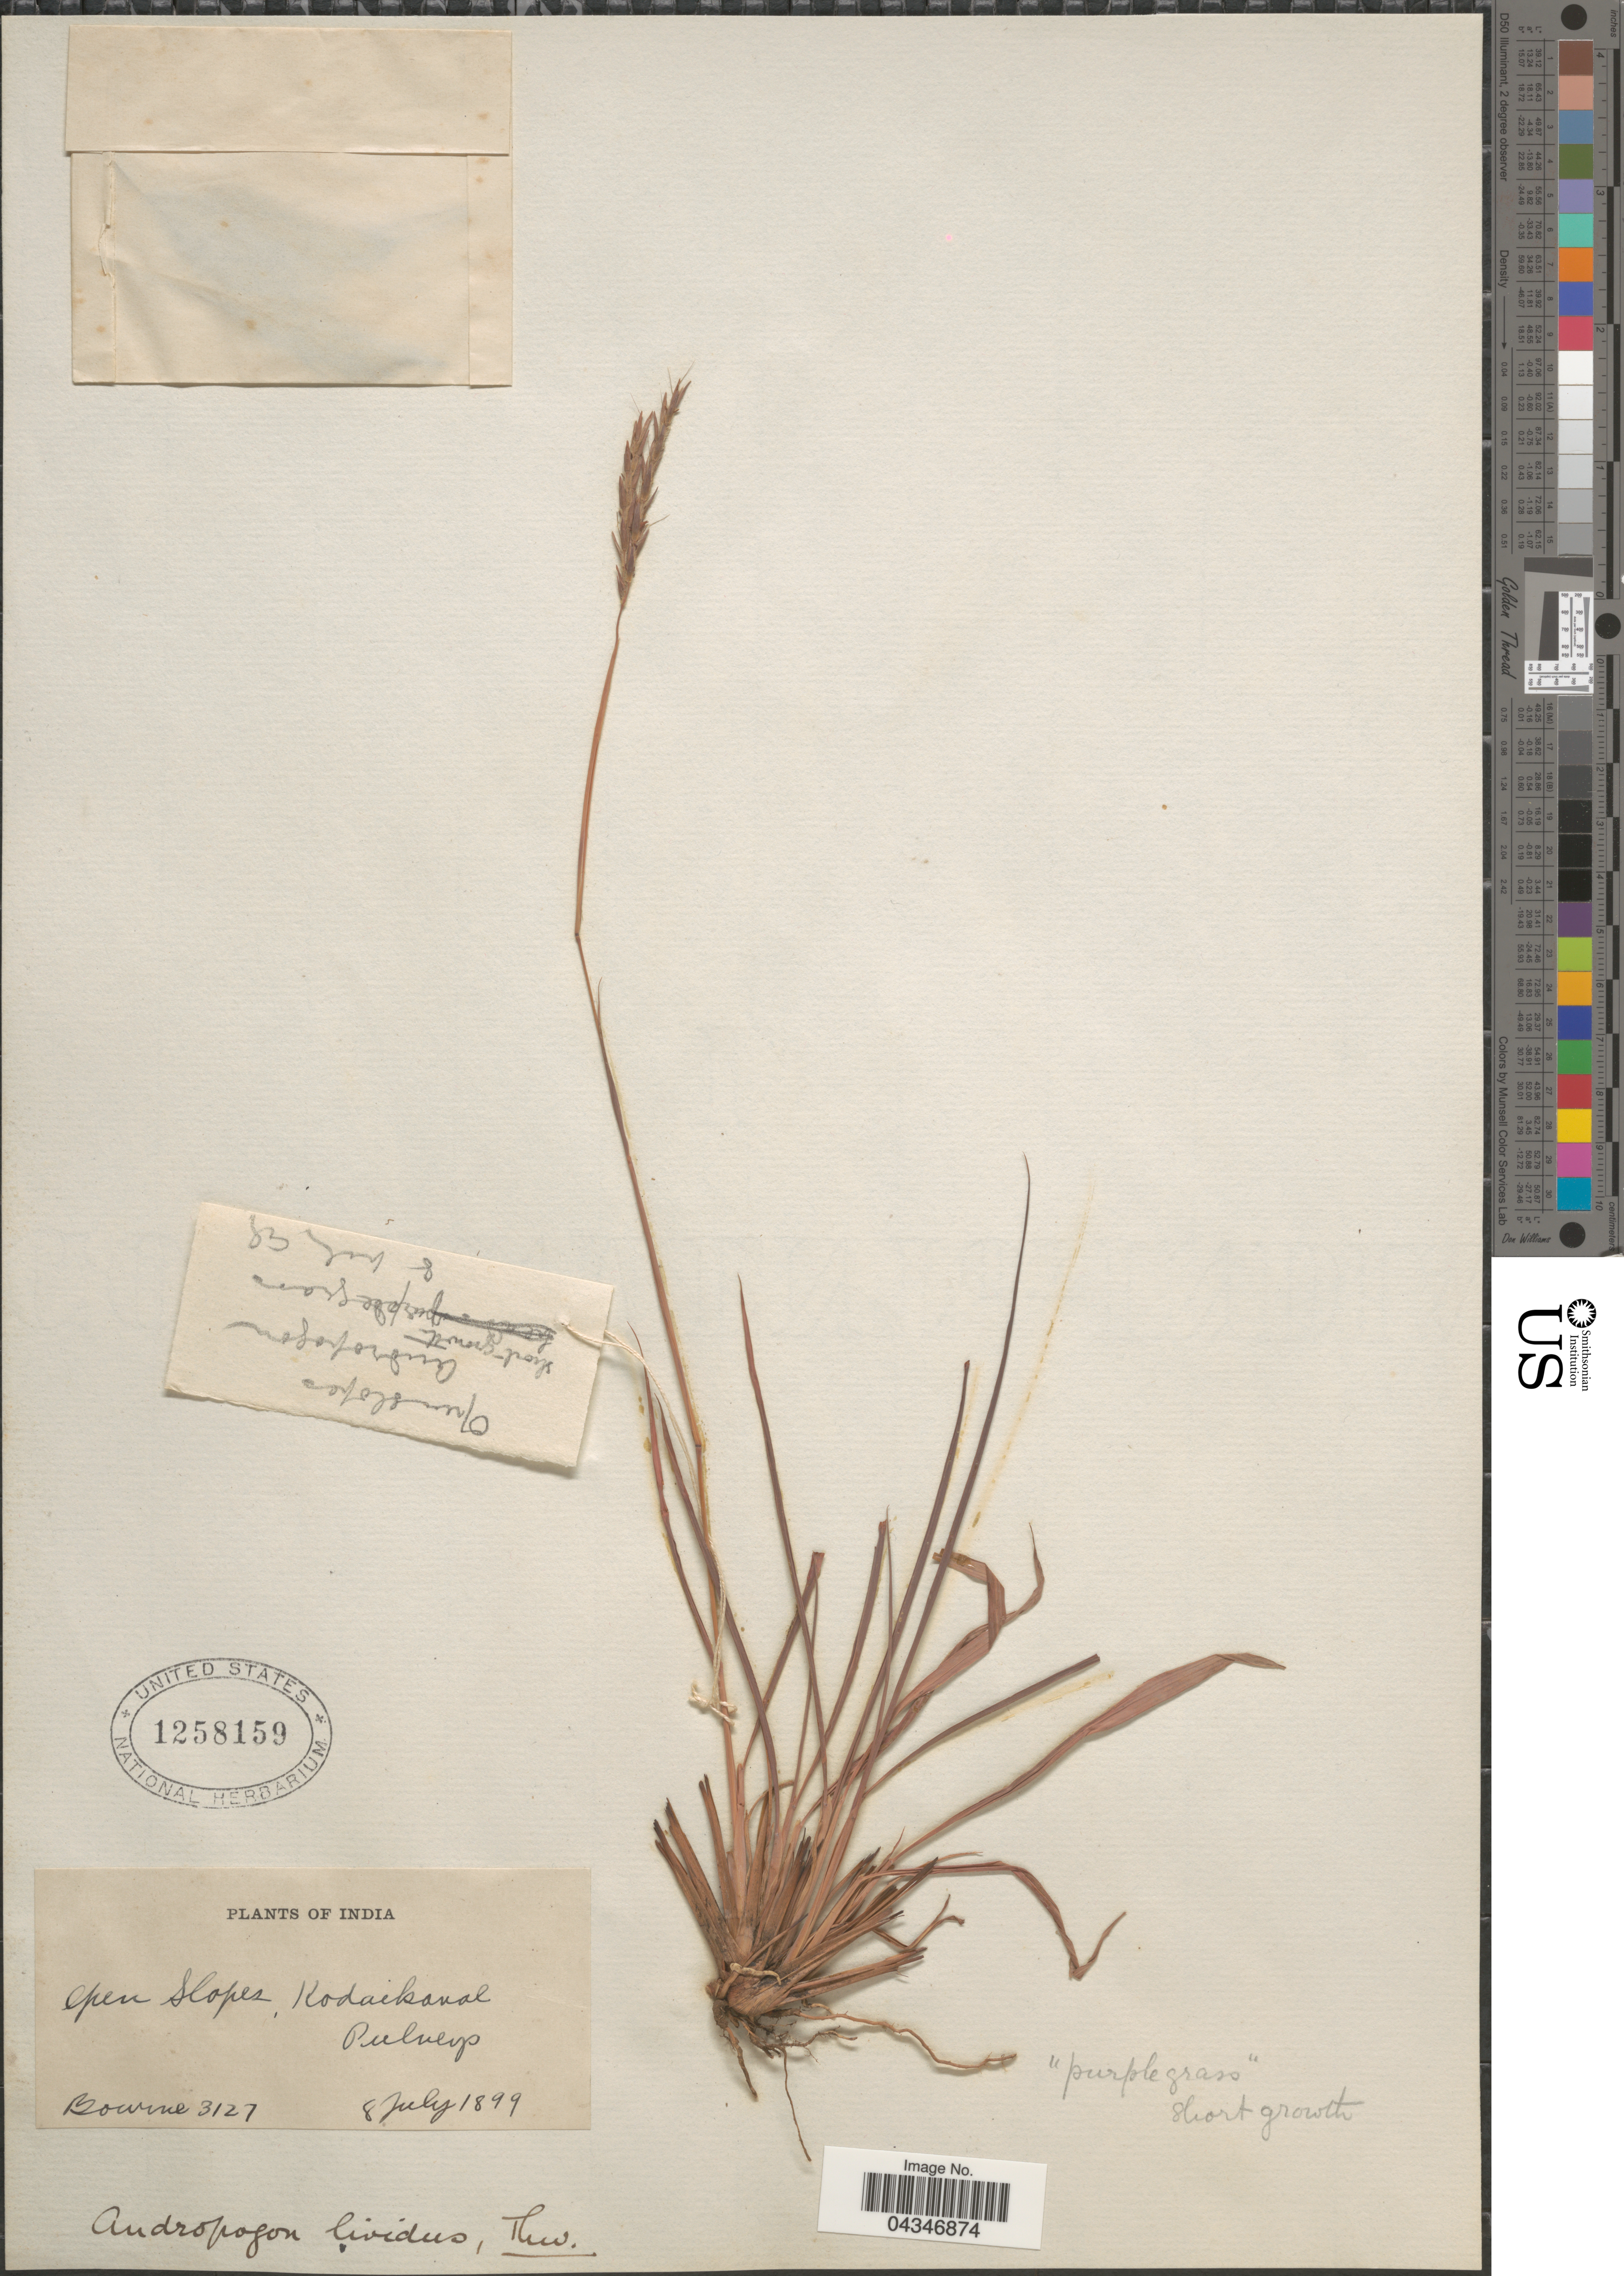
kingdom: Plantae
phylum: Tracheophyta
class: Liliopsida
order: Poales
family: Poaceae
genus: Andropogon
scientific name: Andropogon lividus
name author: Thwaites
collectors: -- Bourne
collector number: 3127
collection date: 1899-07-08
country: India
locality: Open Slopes, Kodaikanal Pulneys.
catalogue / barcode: US 1258159